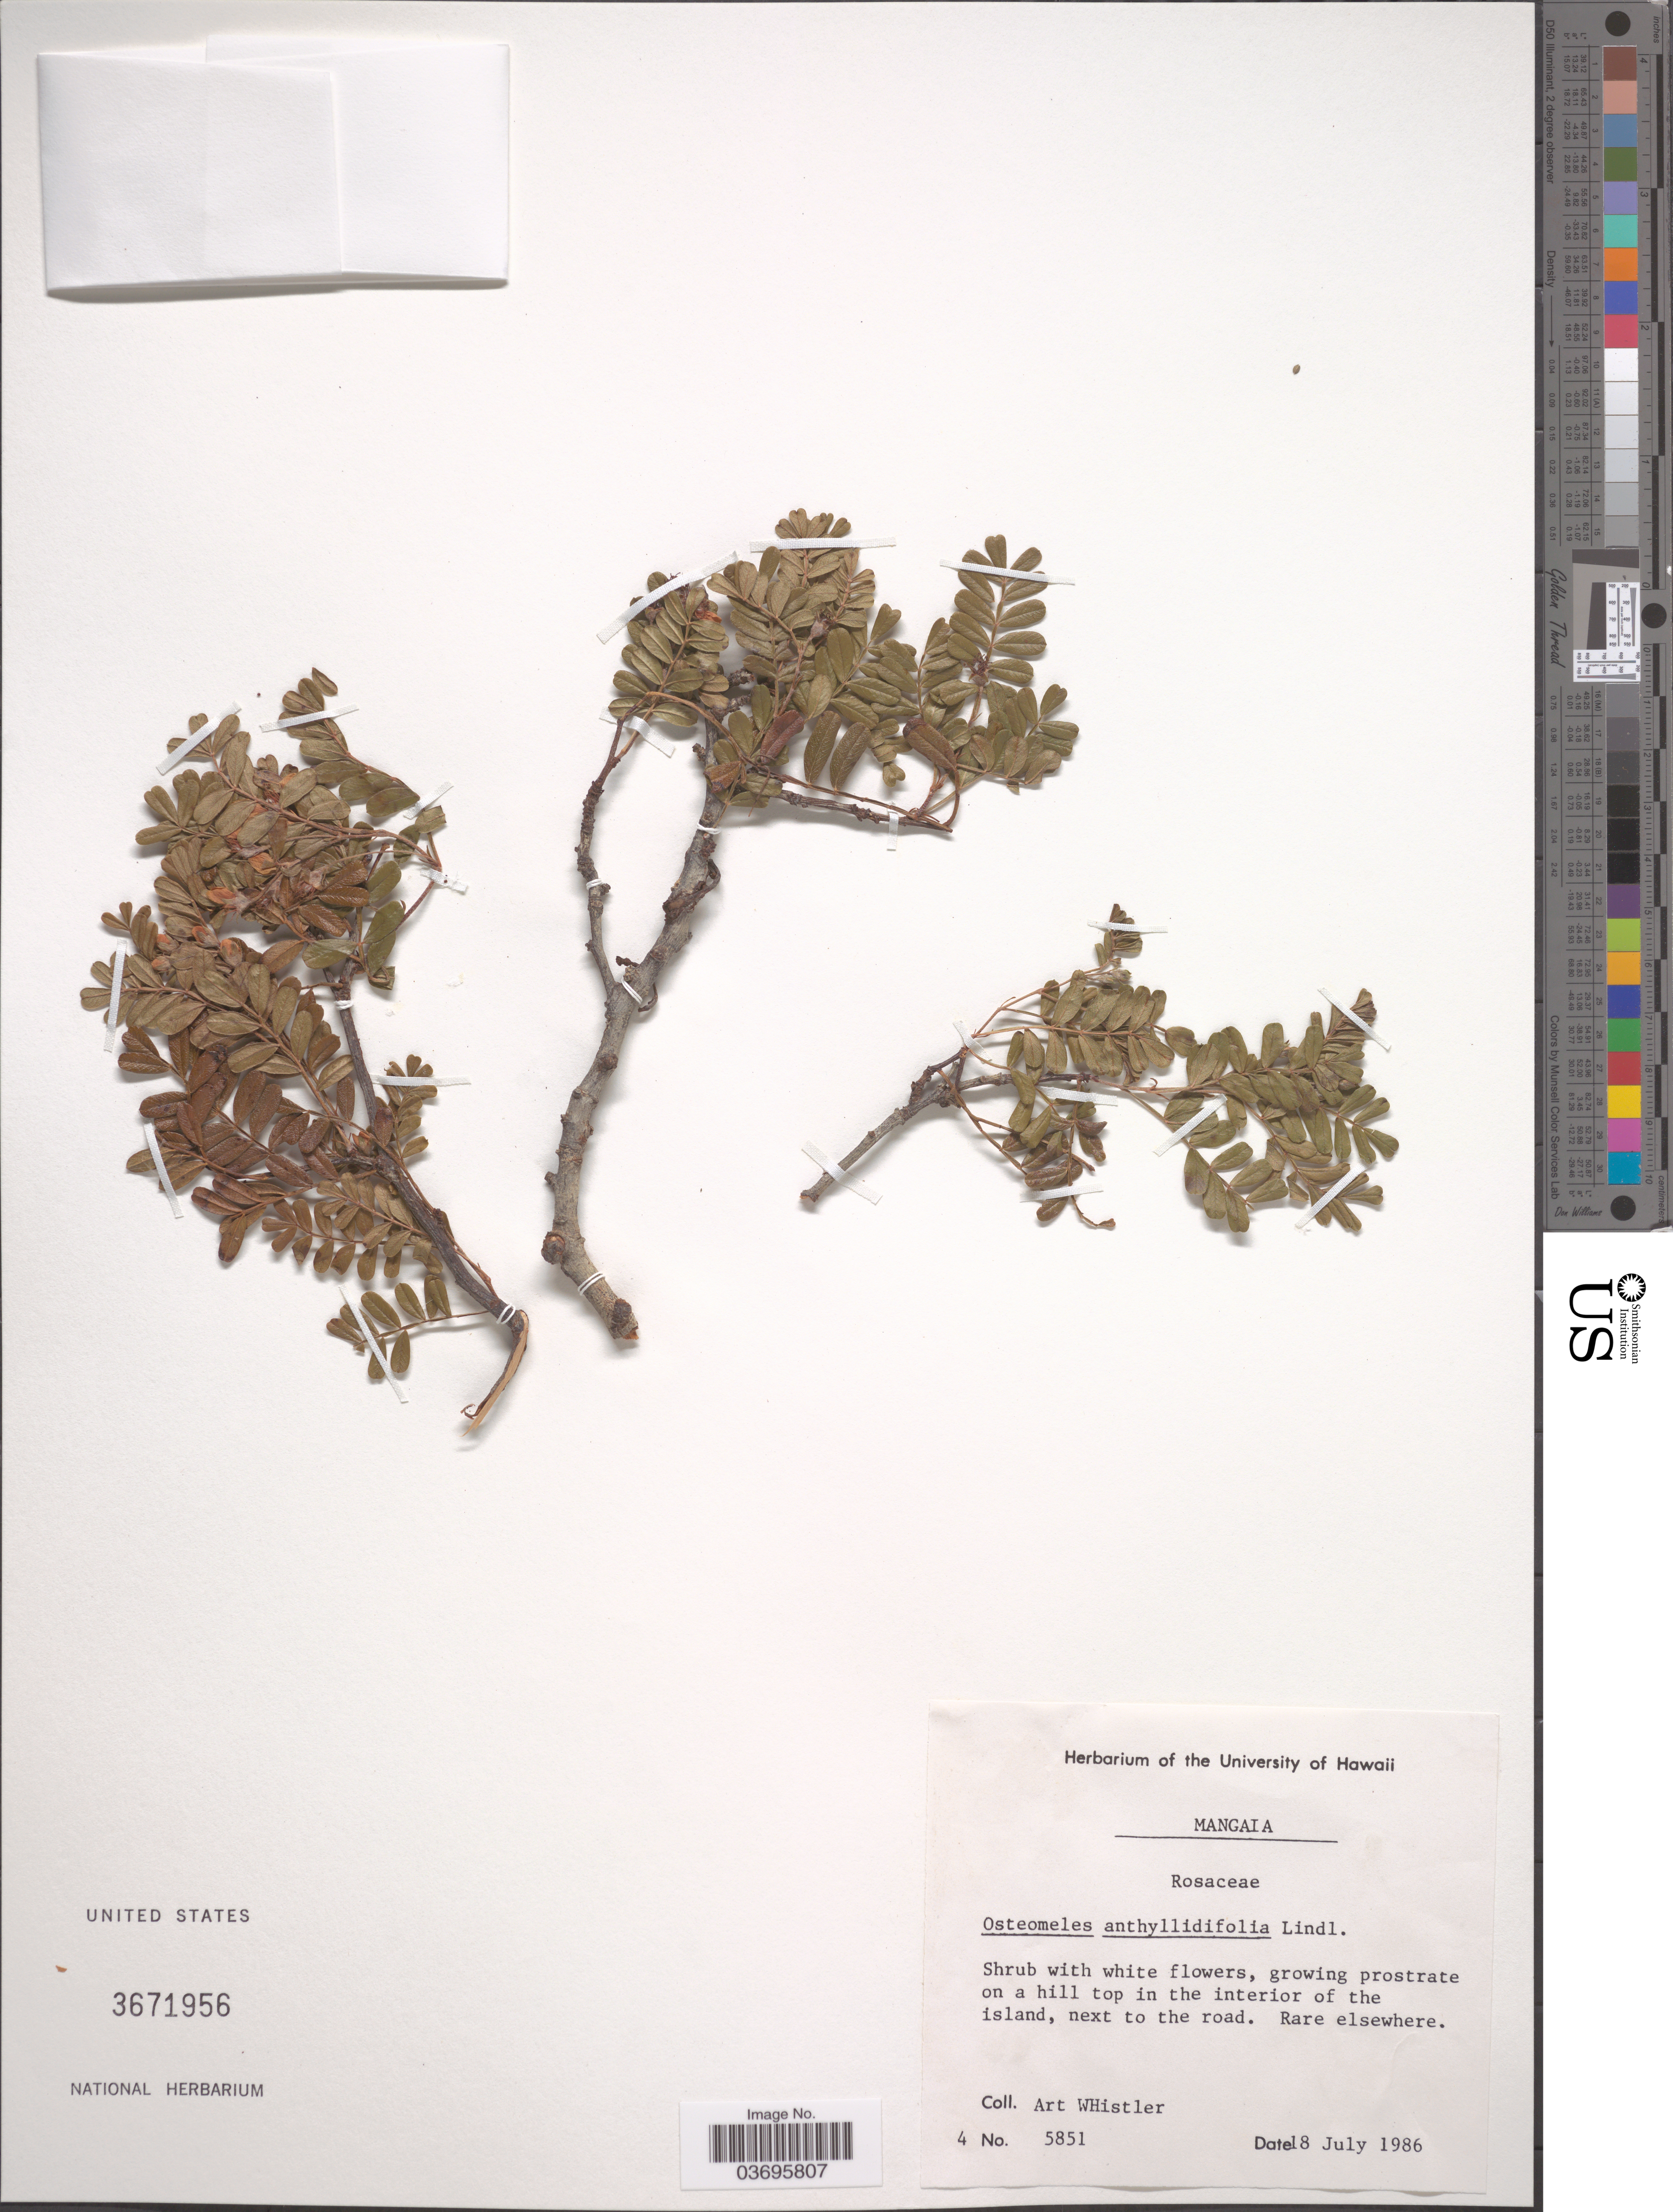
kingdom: Plantae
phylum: Tracheophyta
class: Magnoliopsida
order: Rosales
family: Rosaceae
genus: Osteomeles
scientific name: Osteomeles anthyllidifolia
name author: (Small) Lindl.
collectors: A. Whistler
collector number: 5851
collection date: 1986-07-08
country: Cook Islands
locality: Mangaia. On a hill top in the interior of the island, next to the road.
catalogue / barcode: US 3671956